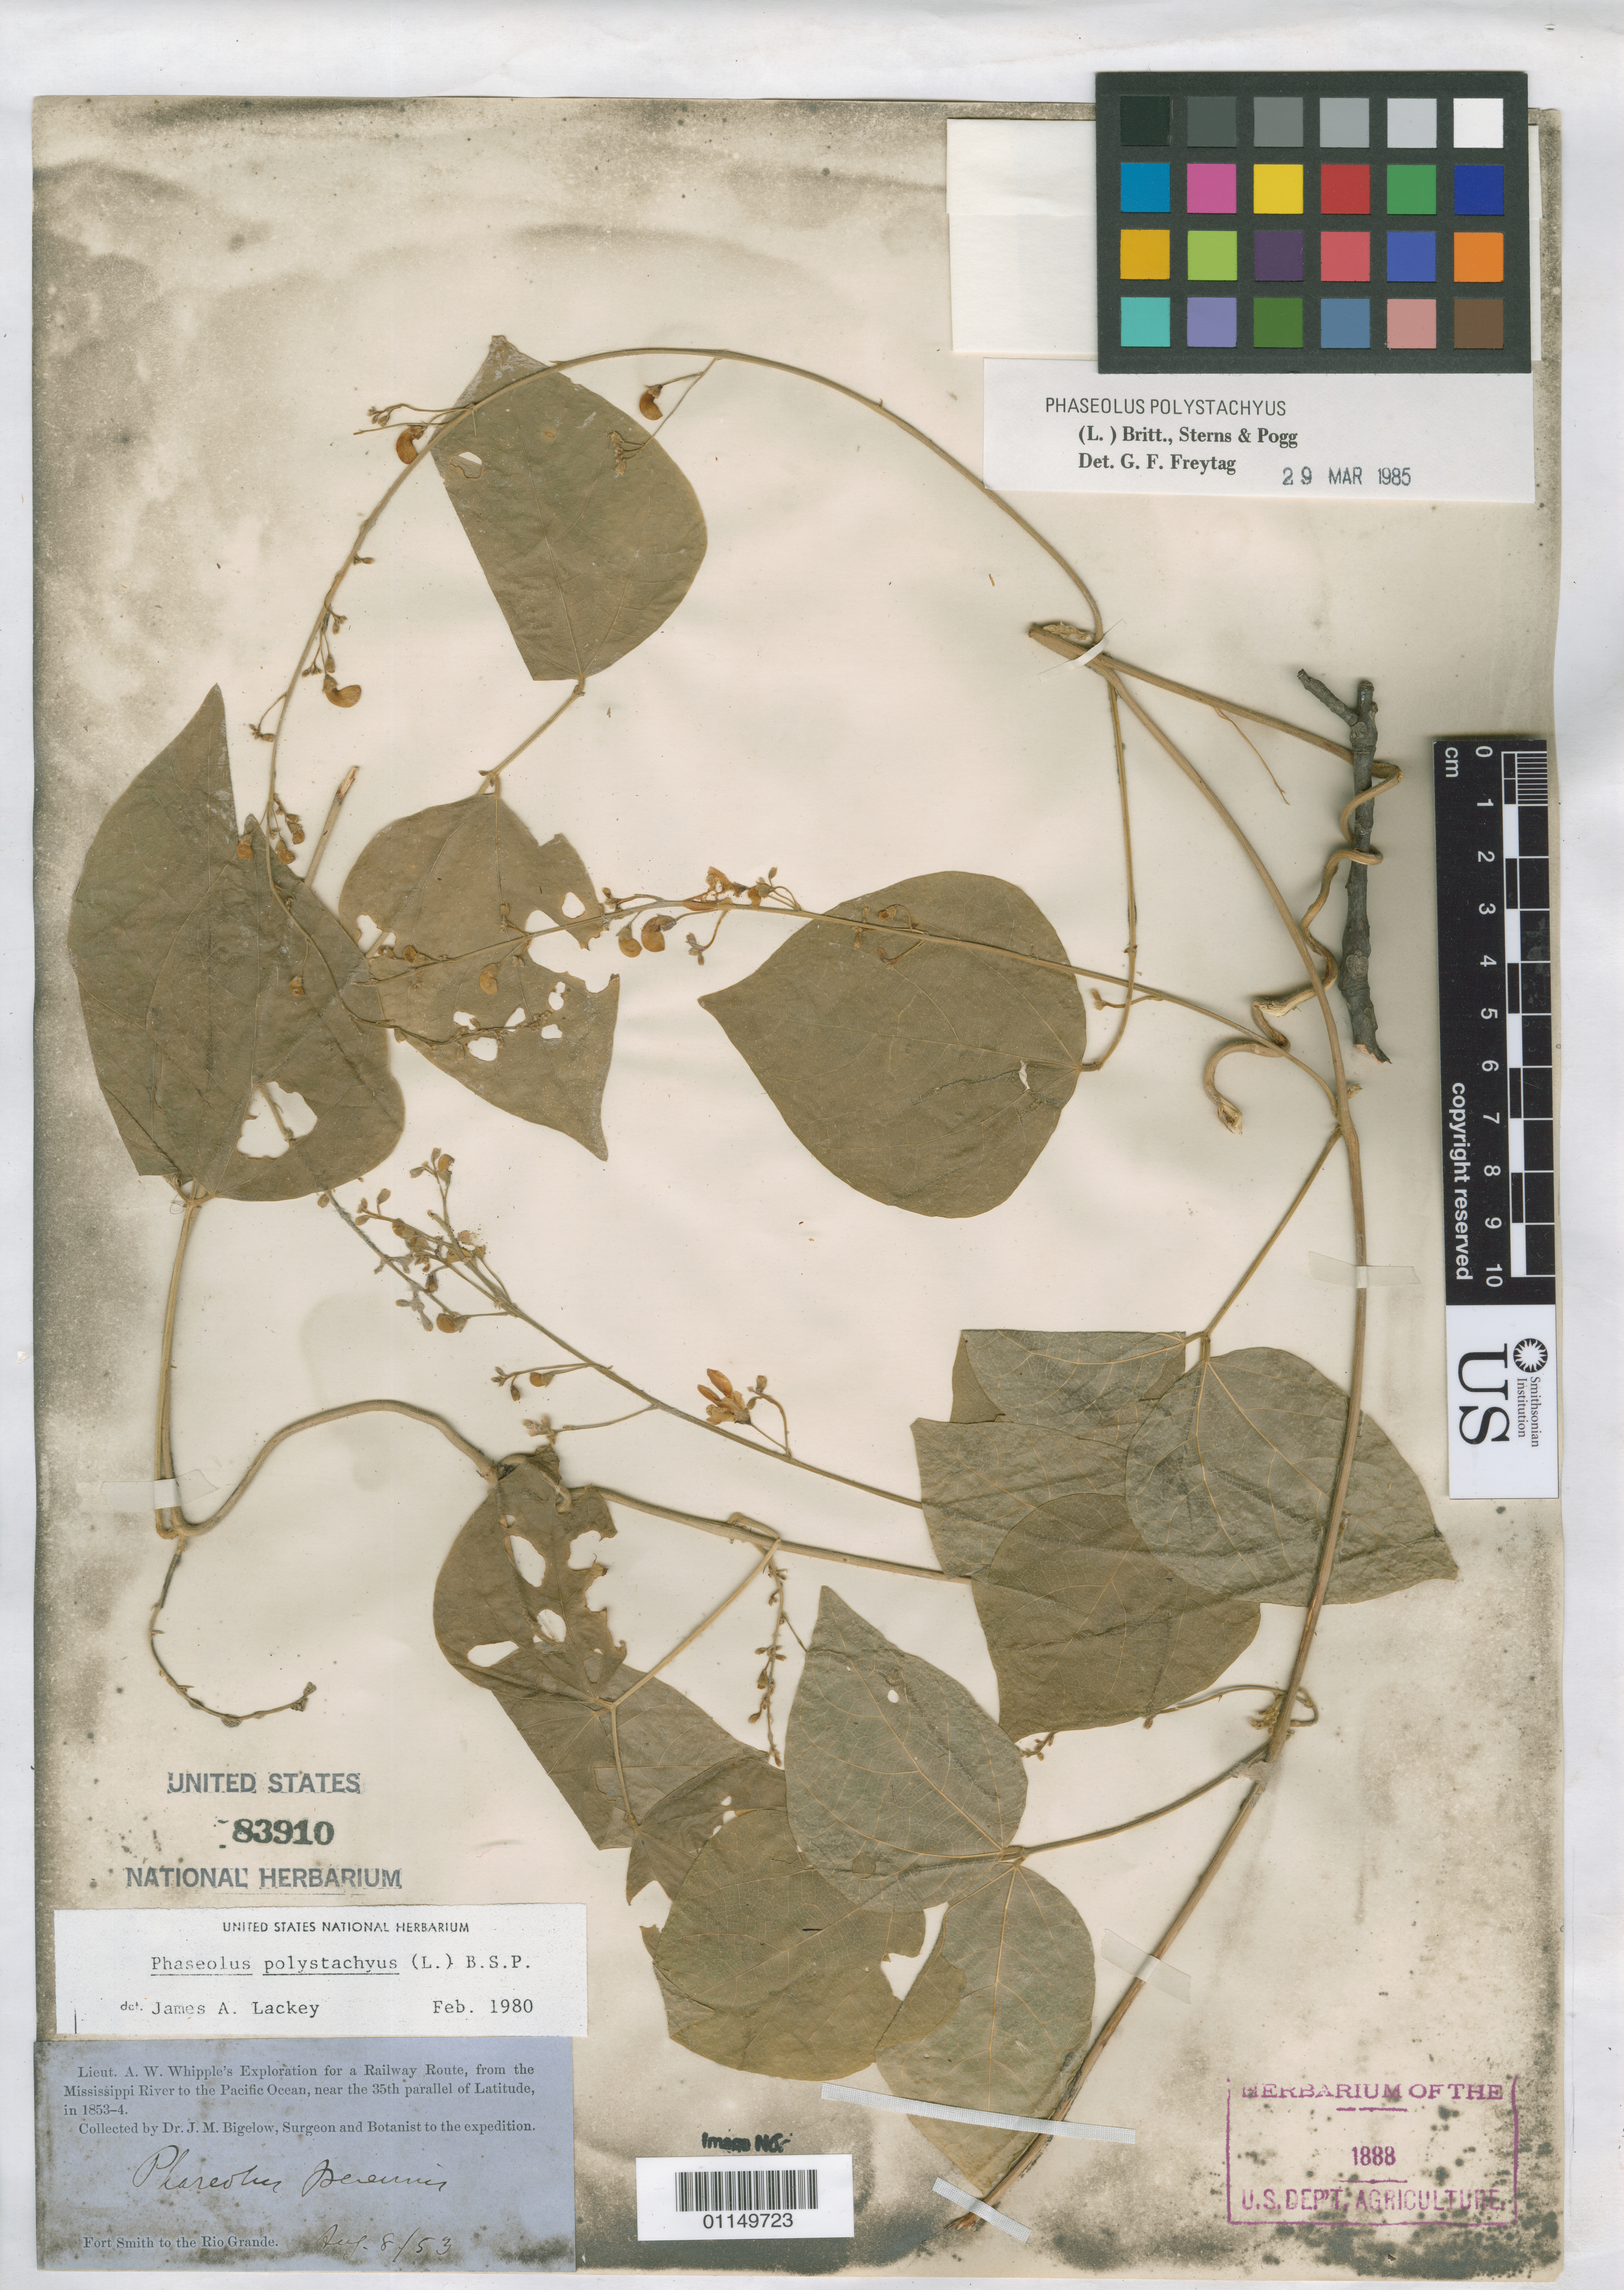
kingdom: Plantae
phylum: Tracheophyta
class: Magnoliopsida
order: Fabales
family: Fabaceae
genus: Phaseolus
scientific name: Phaseolus polystachios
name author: (L.) Britton, Stearns & Poggenb.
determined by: Lackey, James A.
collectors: J. M. Bigelow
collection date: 1853-08-08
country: United States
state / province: Oklahoma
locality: Fort Smith to the Rio Grande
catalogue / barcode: US 83910